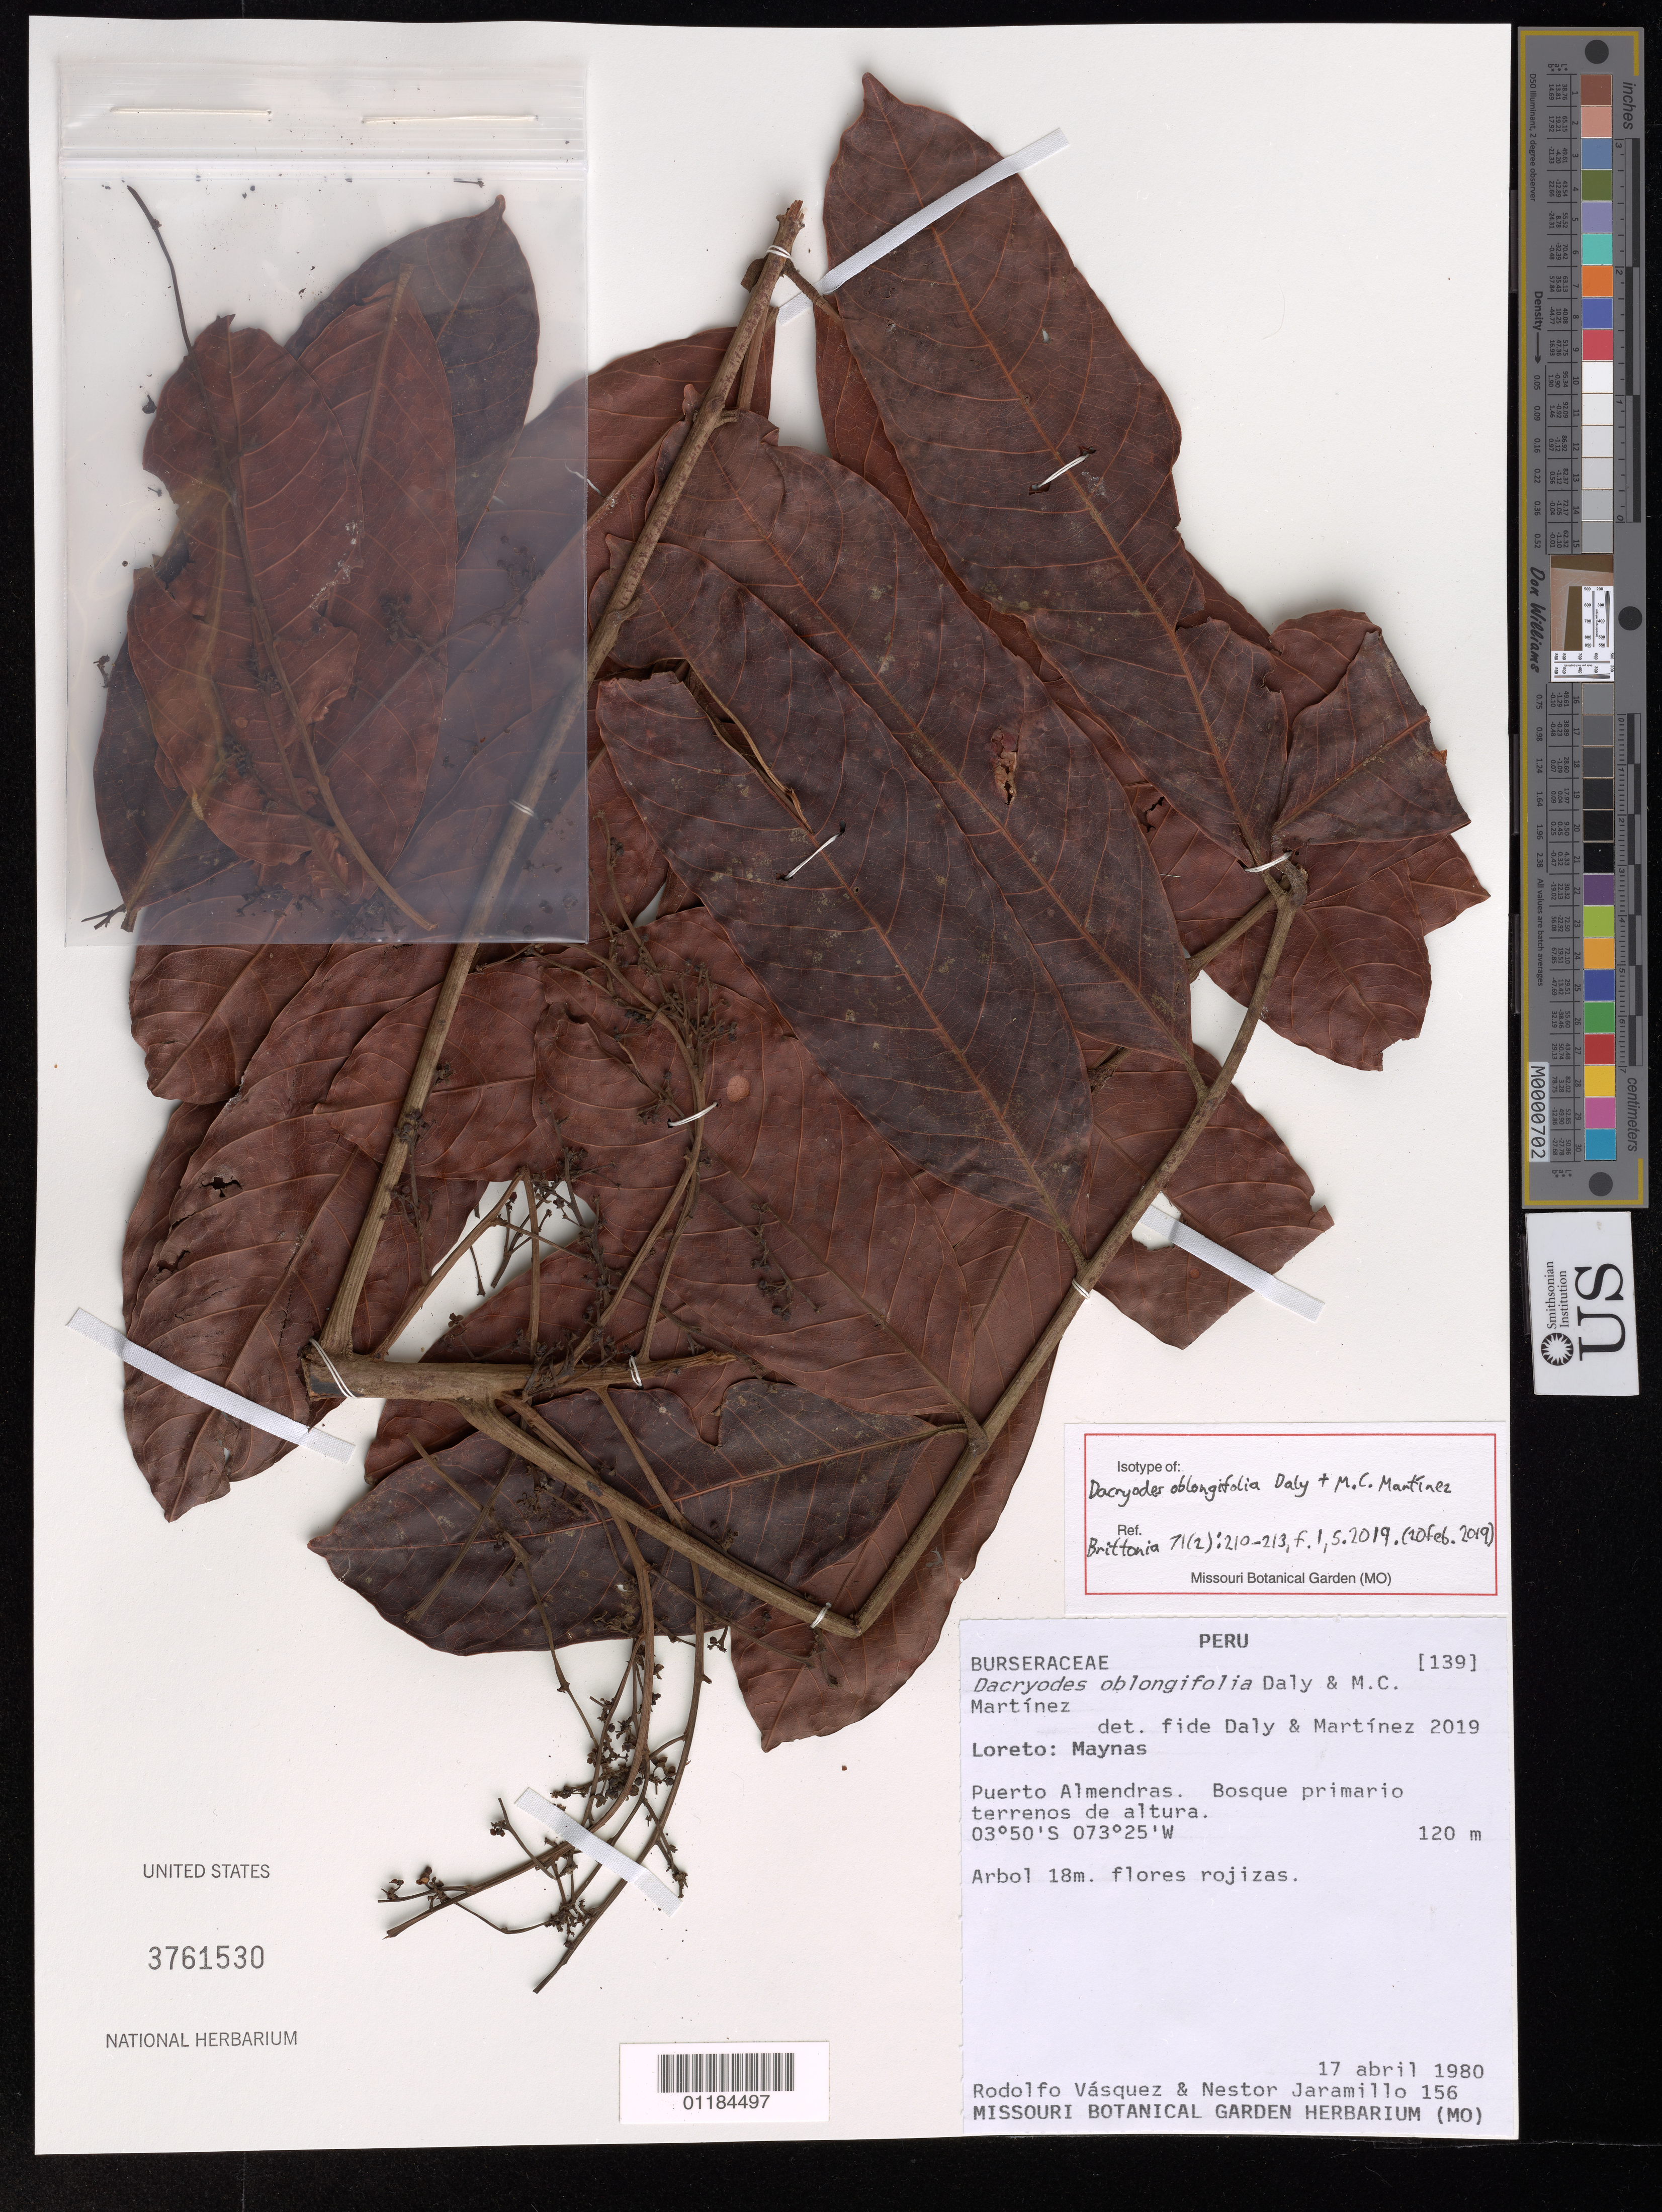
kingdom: Plantae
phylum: Tracheophyta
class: Magnoliopsida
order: Sapindales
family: Burseraceae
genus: Dacryodes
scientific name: Dacryodes occidentalis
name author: Cuatrec.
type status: Isotype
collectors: R. Vásquez & N. Jaramillo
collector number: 156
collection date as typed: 17 abril 1980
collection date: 1980-04-17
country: Peru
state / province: Loreto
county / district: Maynas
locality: Puerto Almendras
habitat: bosque primario terrenos de altura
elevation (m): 120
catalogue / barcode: US 3761530